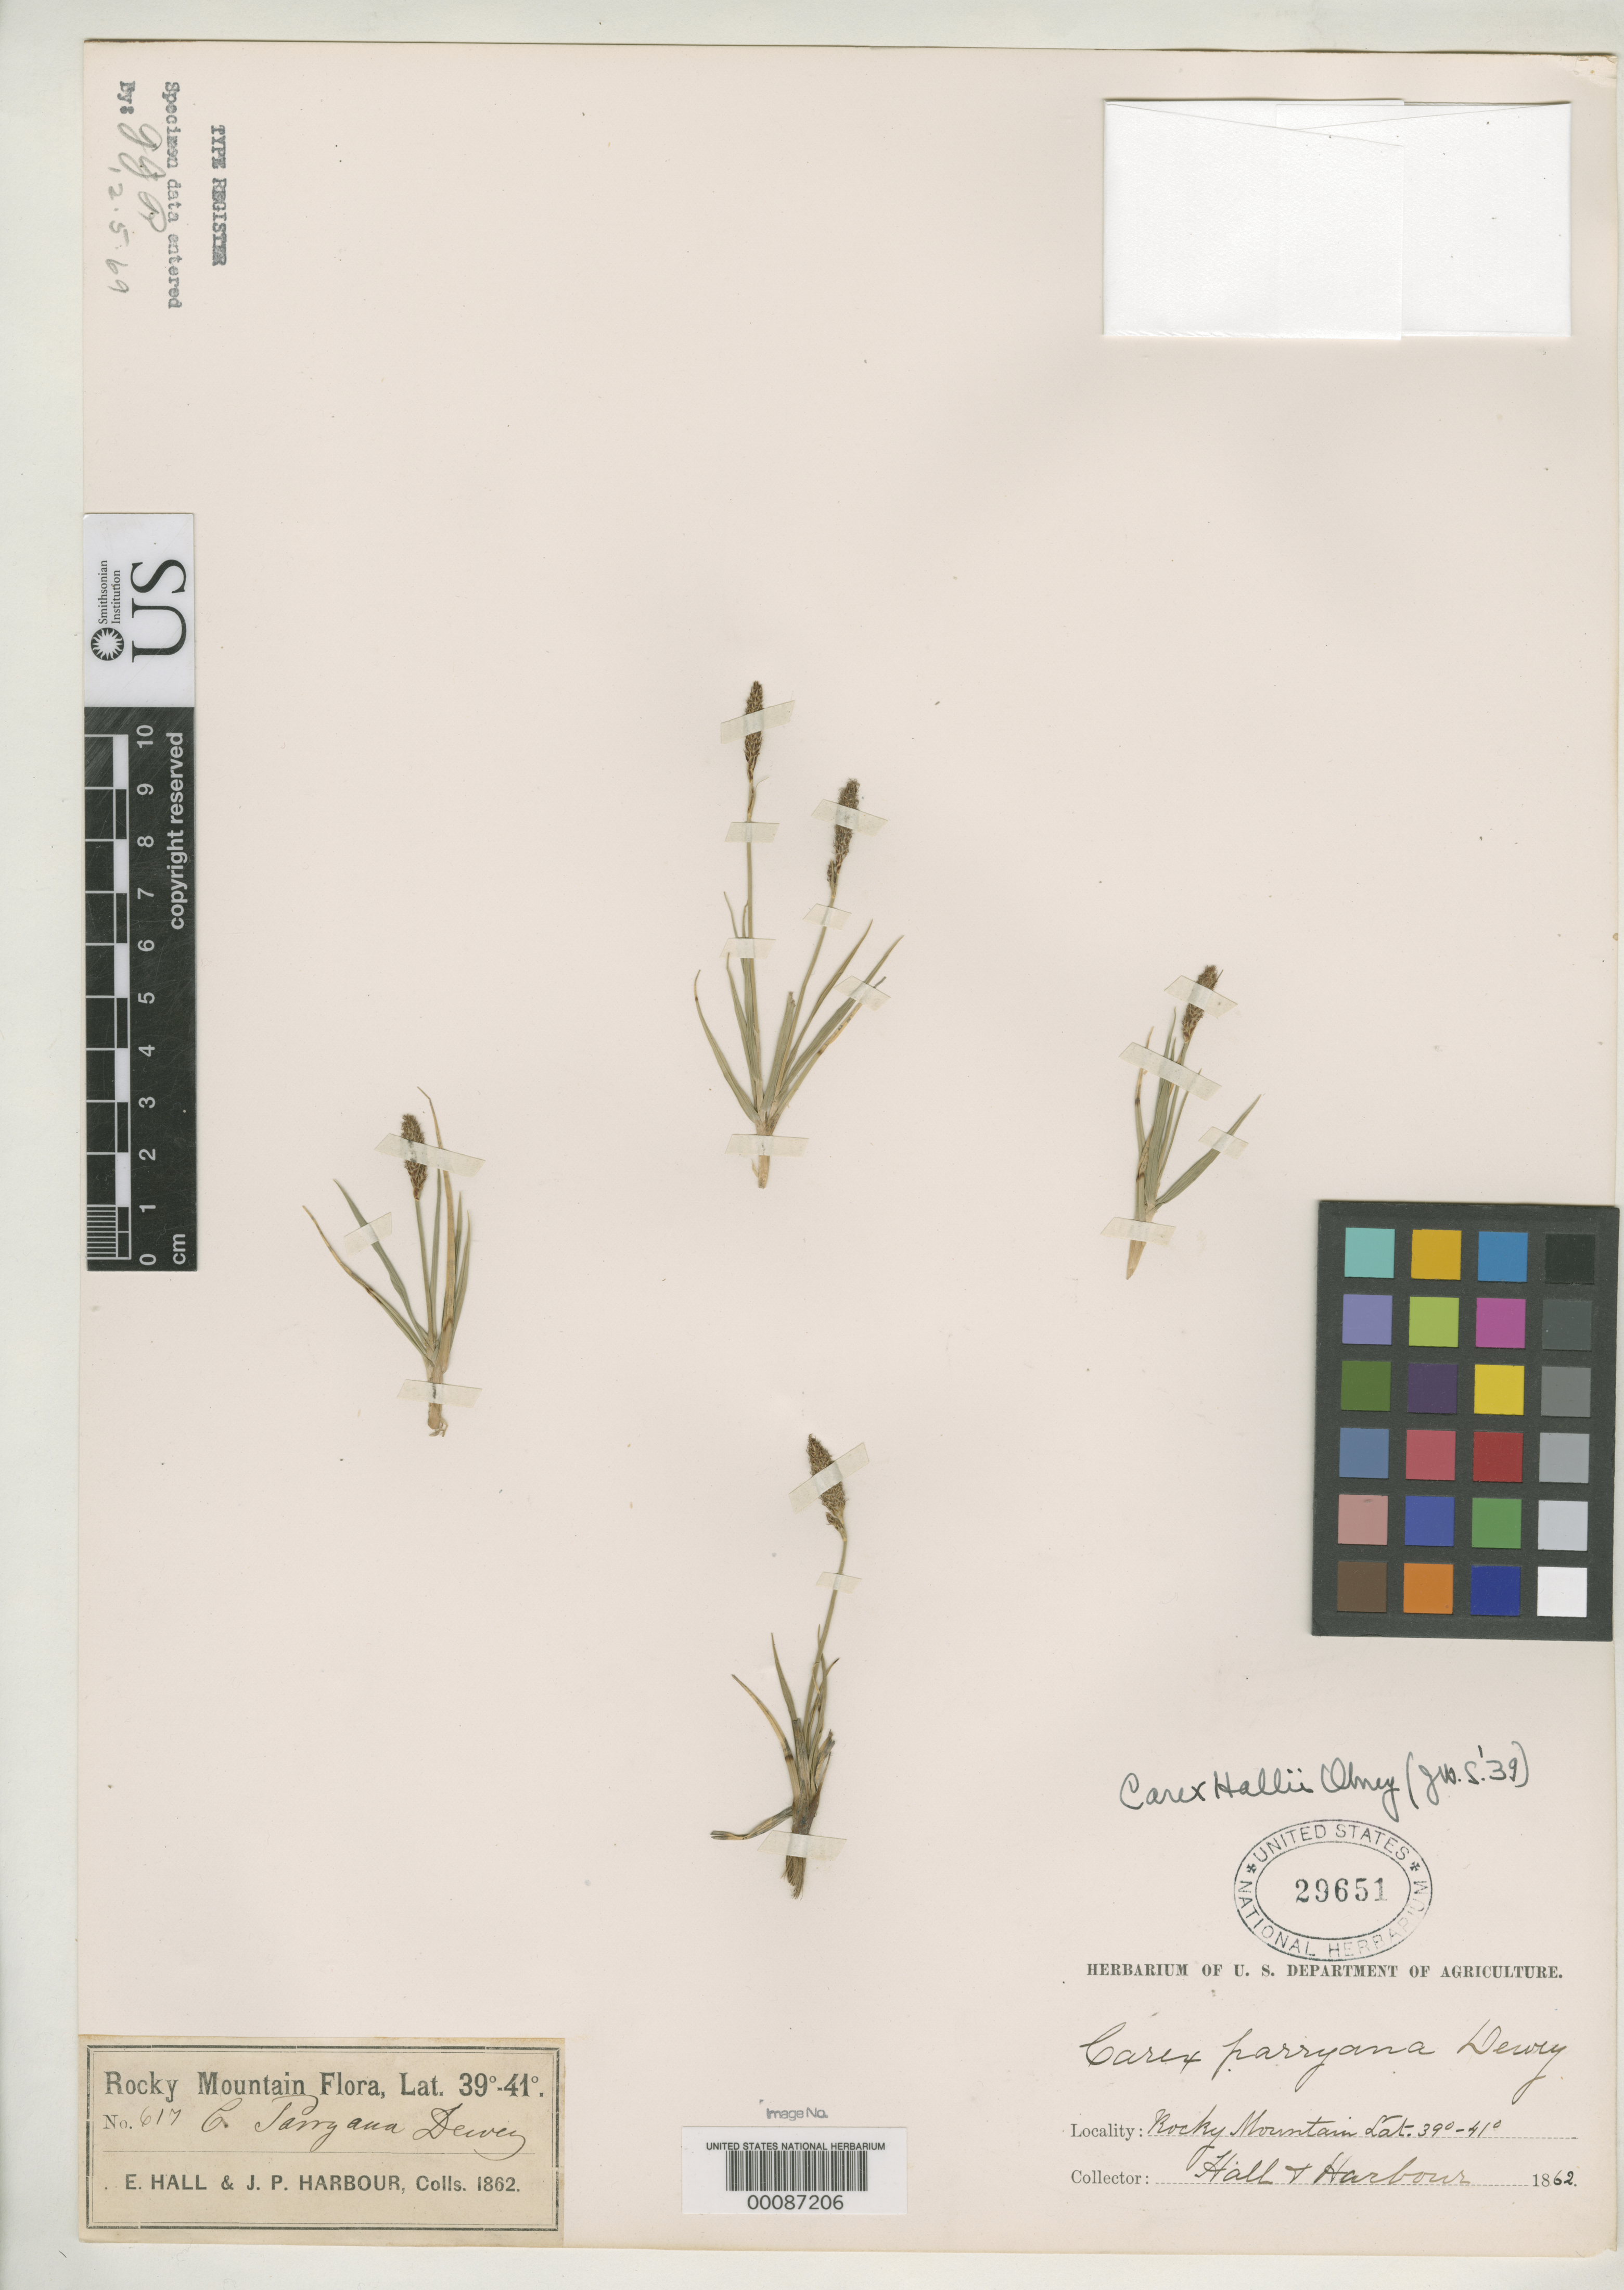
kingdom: Plantae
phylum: Tracheophyta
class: Liliopsida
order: Poales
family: Cyperaceae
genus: Carex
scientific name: Carex hallii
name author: Olney in Hayden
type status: Syntype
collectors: E. Hall & J. Harbour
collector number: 617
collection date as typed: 1862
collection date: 1862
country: United States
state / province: Colorado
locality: Rocky Mtns. Flora, Lat. 39-41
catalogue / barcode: US 29651